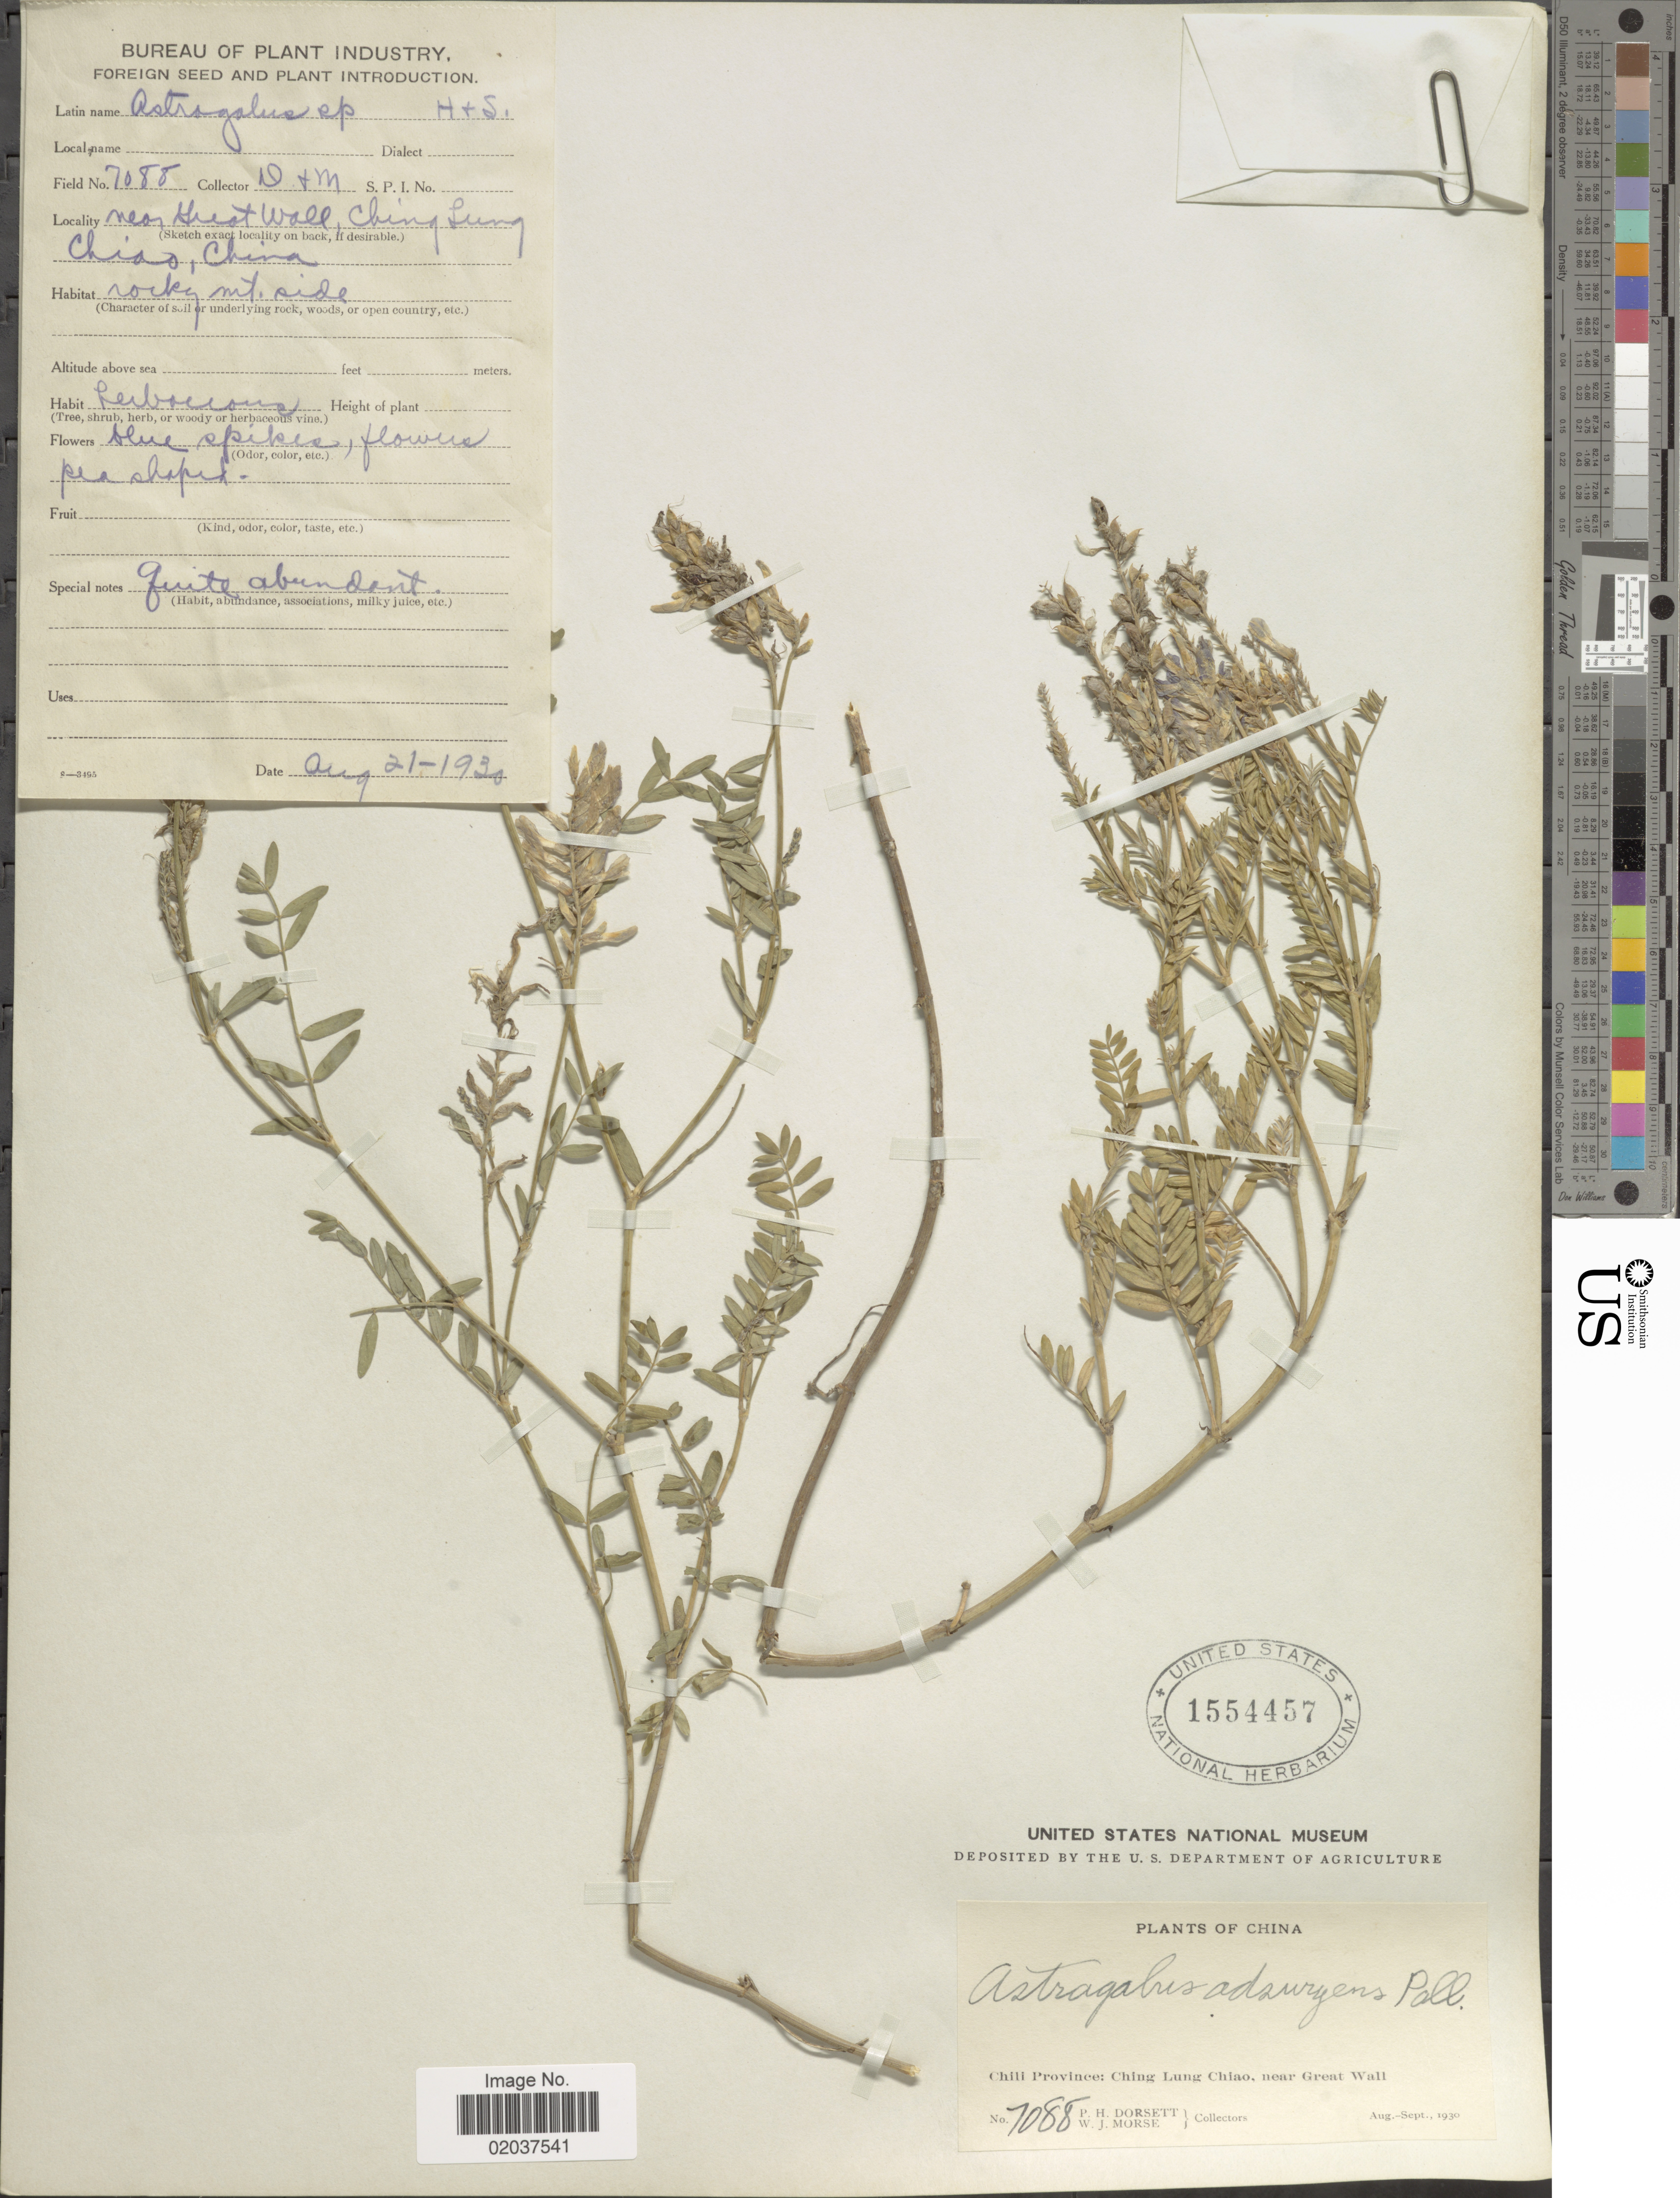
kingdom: Plantae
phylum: Tracheophyta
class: Magnoliopsida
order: Fabales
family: Fabaceae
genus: Astragalus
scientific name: Astragalus adsurgens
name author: Pall.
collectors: P. H. Dorsett & W. J. Morse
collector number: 7088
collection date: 1930-08-21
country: China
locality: Chili Province: Ching Lung Chiao, near Great Wall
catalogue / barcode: US 1554457